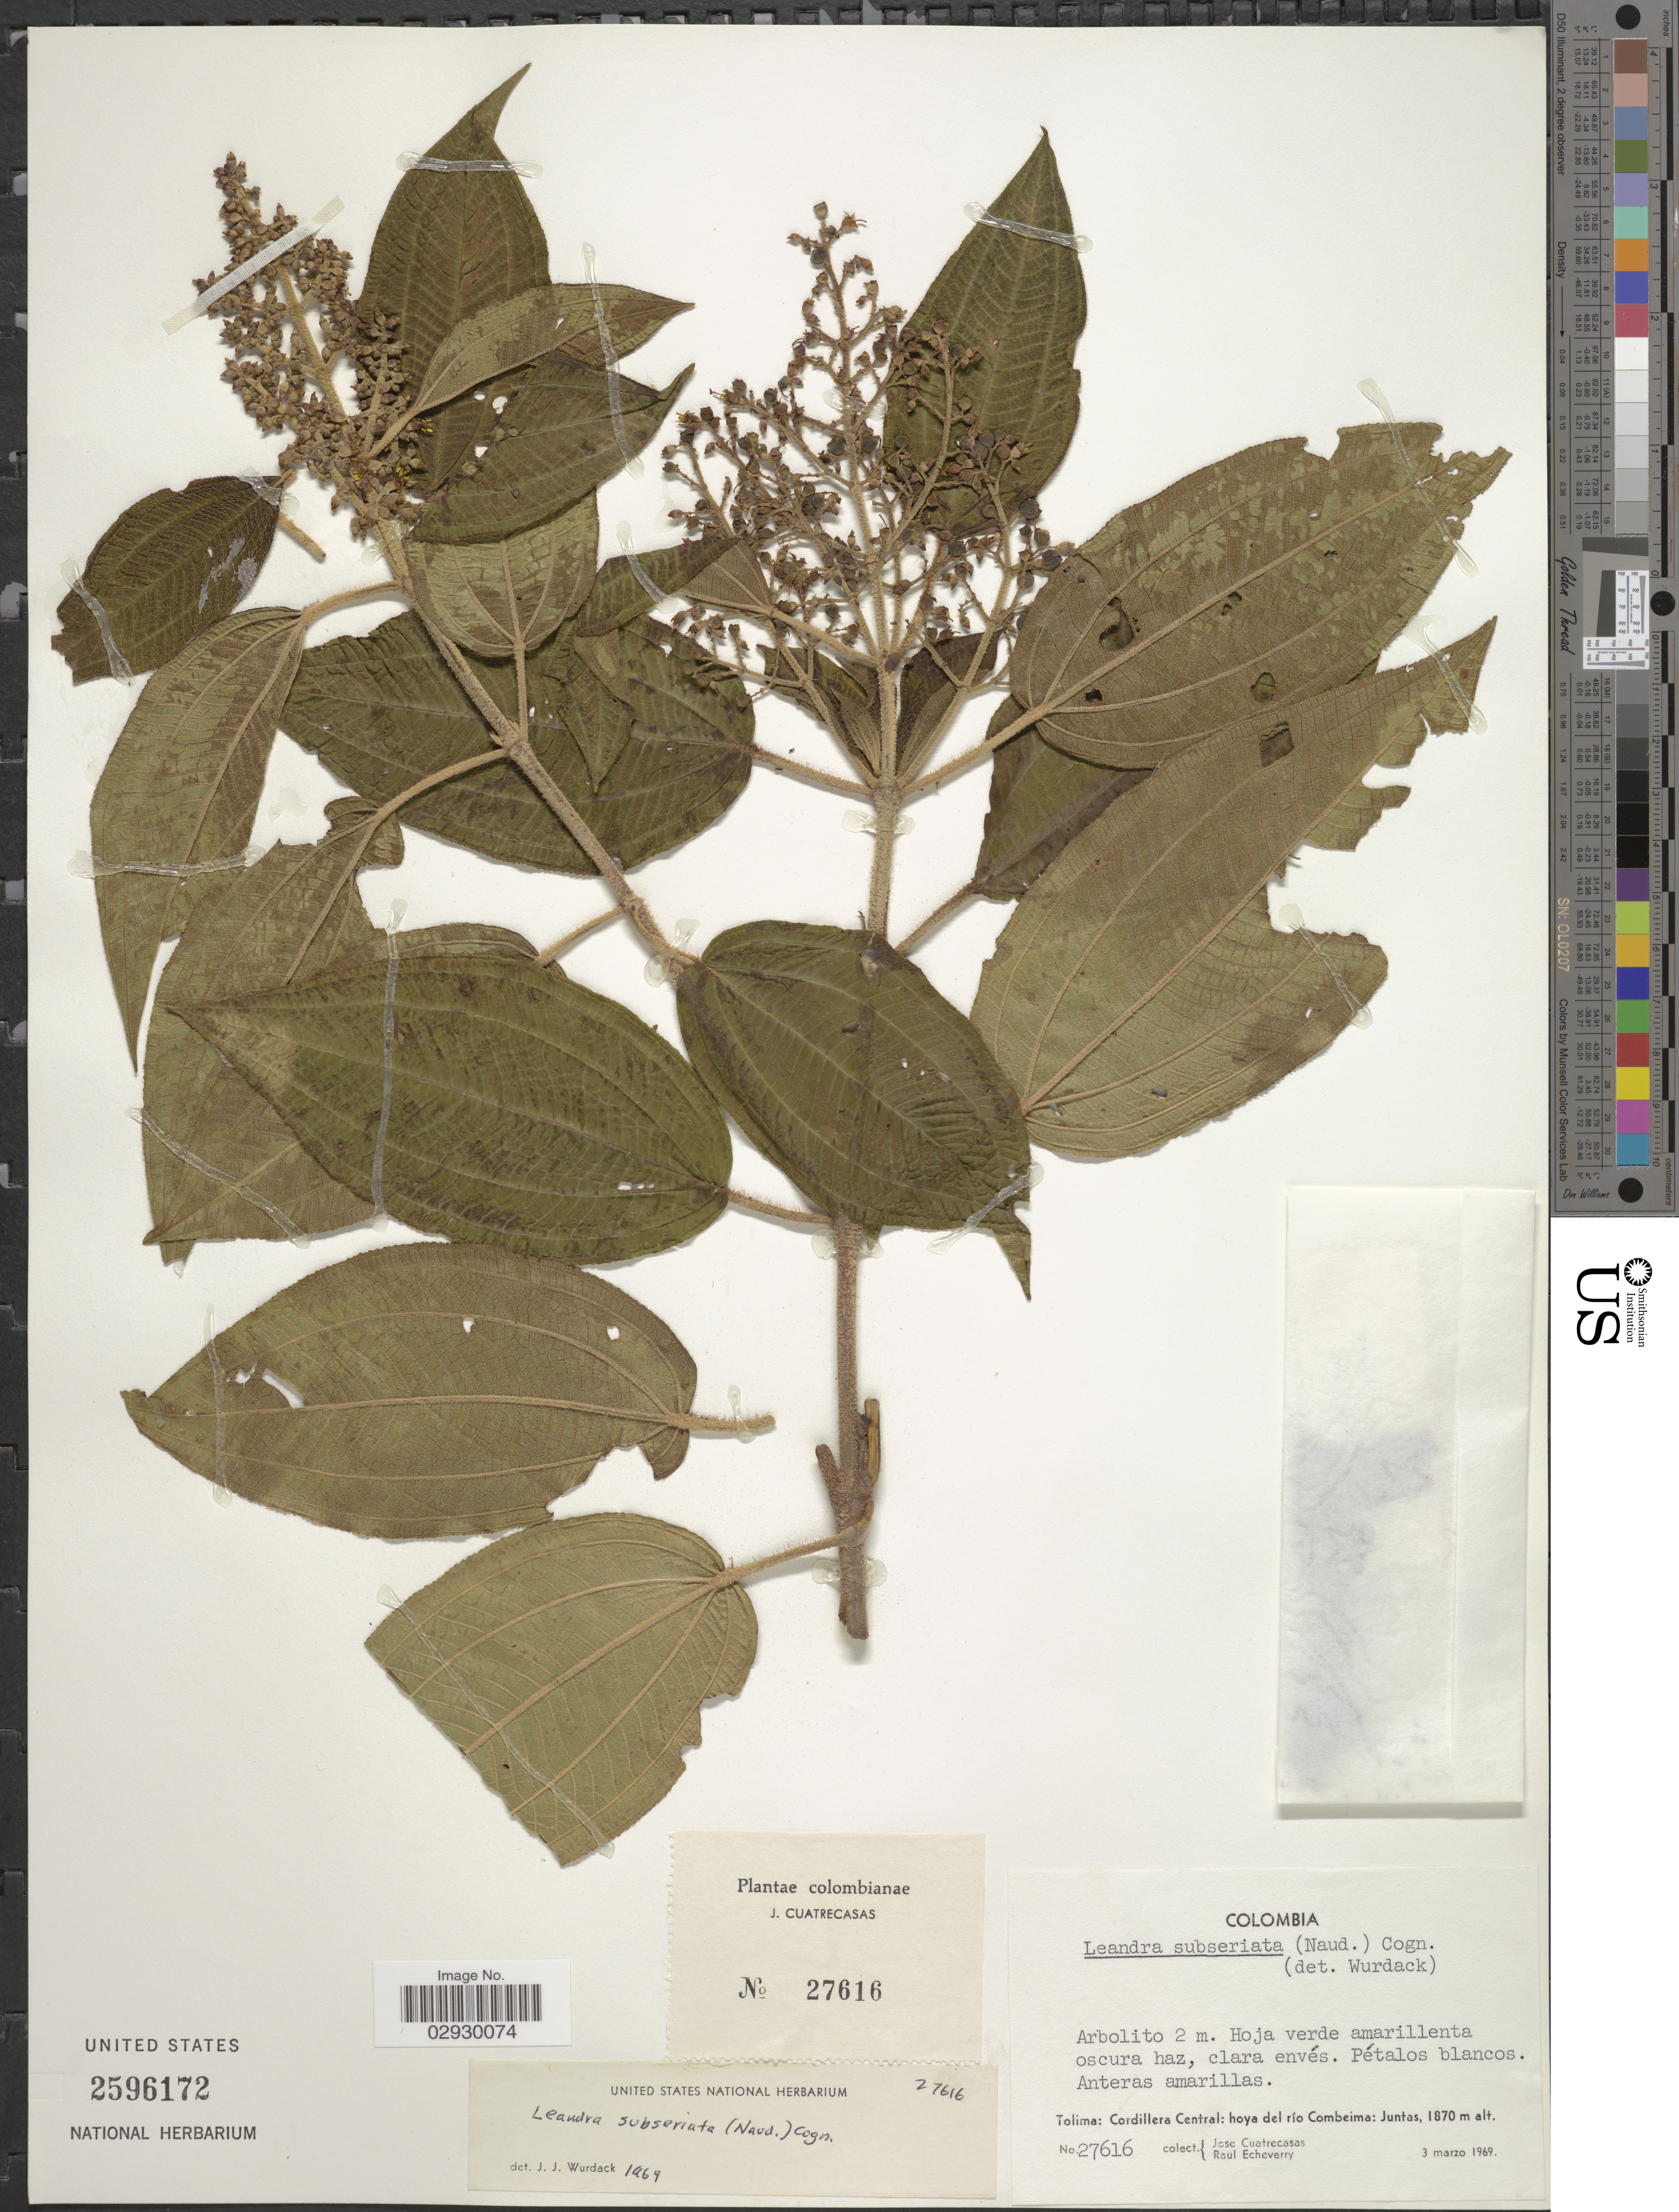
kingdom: Plantae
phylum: Tracheophyta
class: Magnoliopsida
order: Myrtales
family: Melastomataceae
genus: Leandra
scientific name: Leandra subseriata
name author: (Naudin) Cogn.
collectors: J. Cuatrecasas & R. Echeverry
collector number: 27616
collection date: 1969-03-03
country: Colombia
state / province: Tolima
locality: Cordillera Central: hoya del río Combeima: Juntas.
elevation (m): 1870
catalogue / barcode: US 2596172